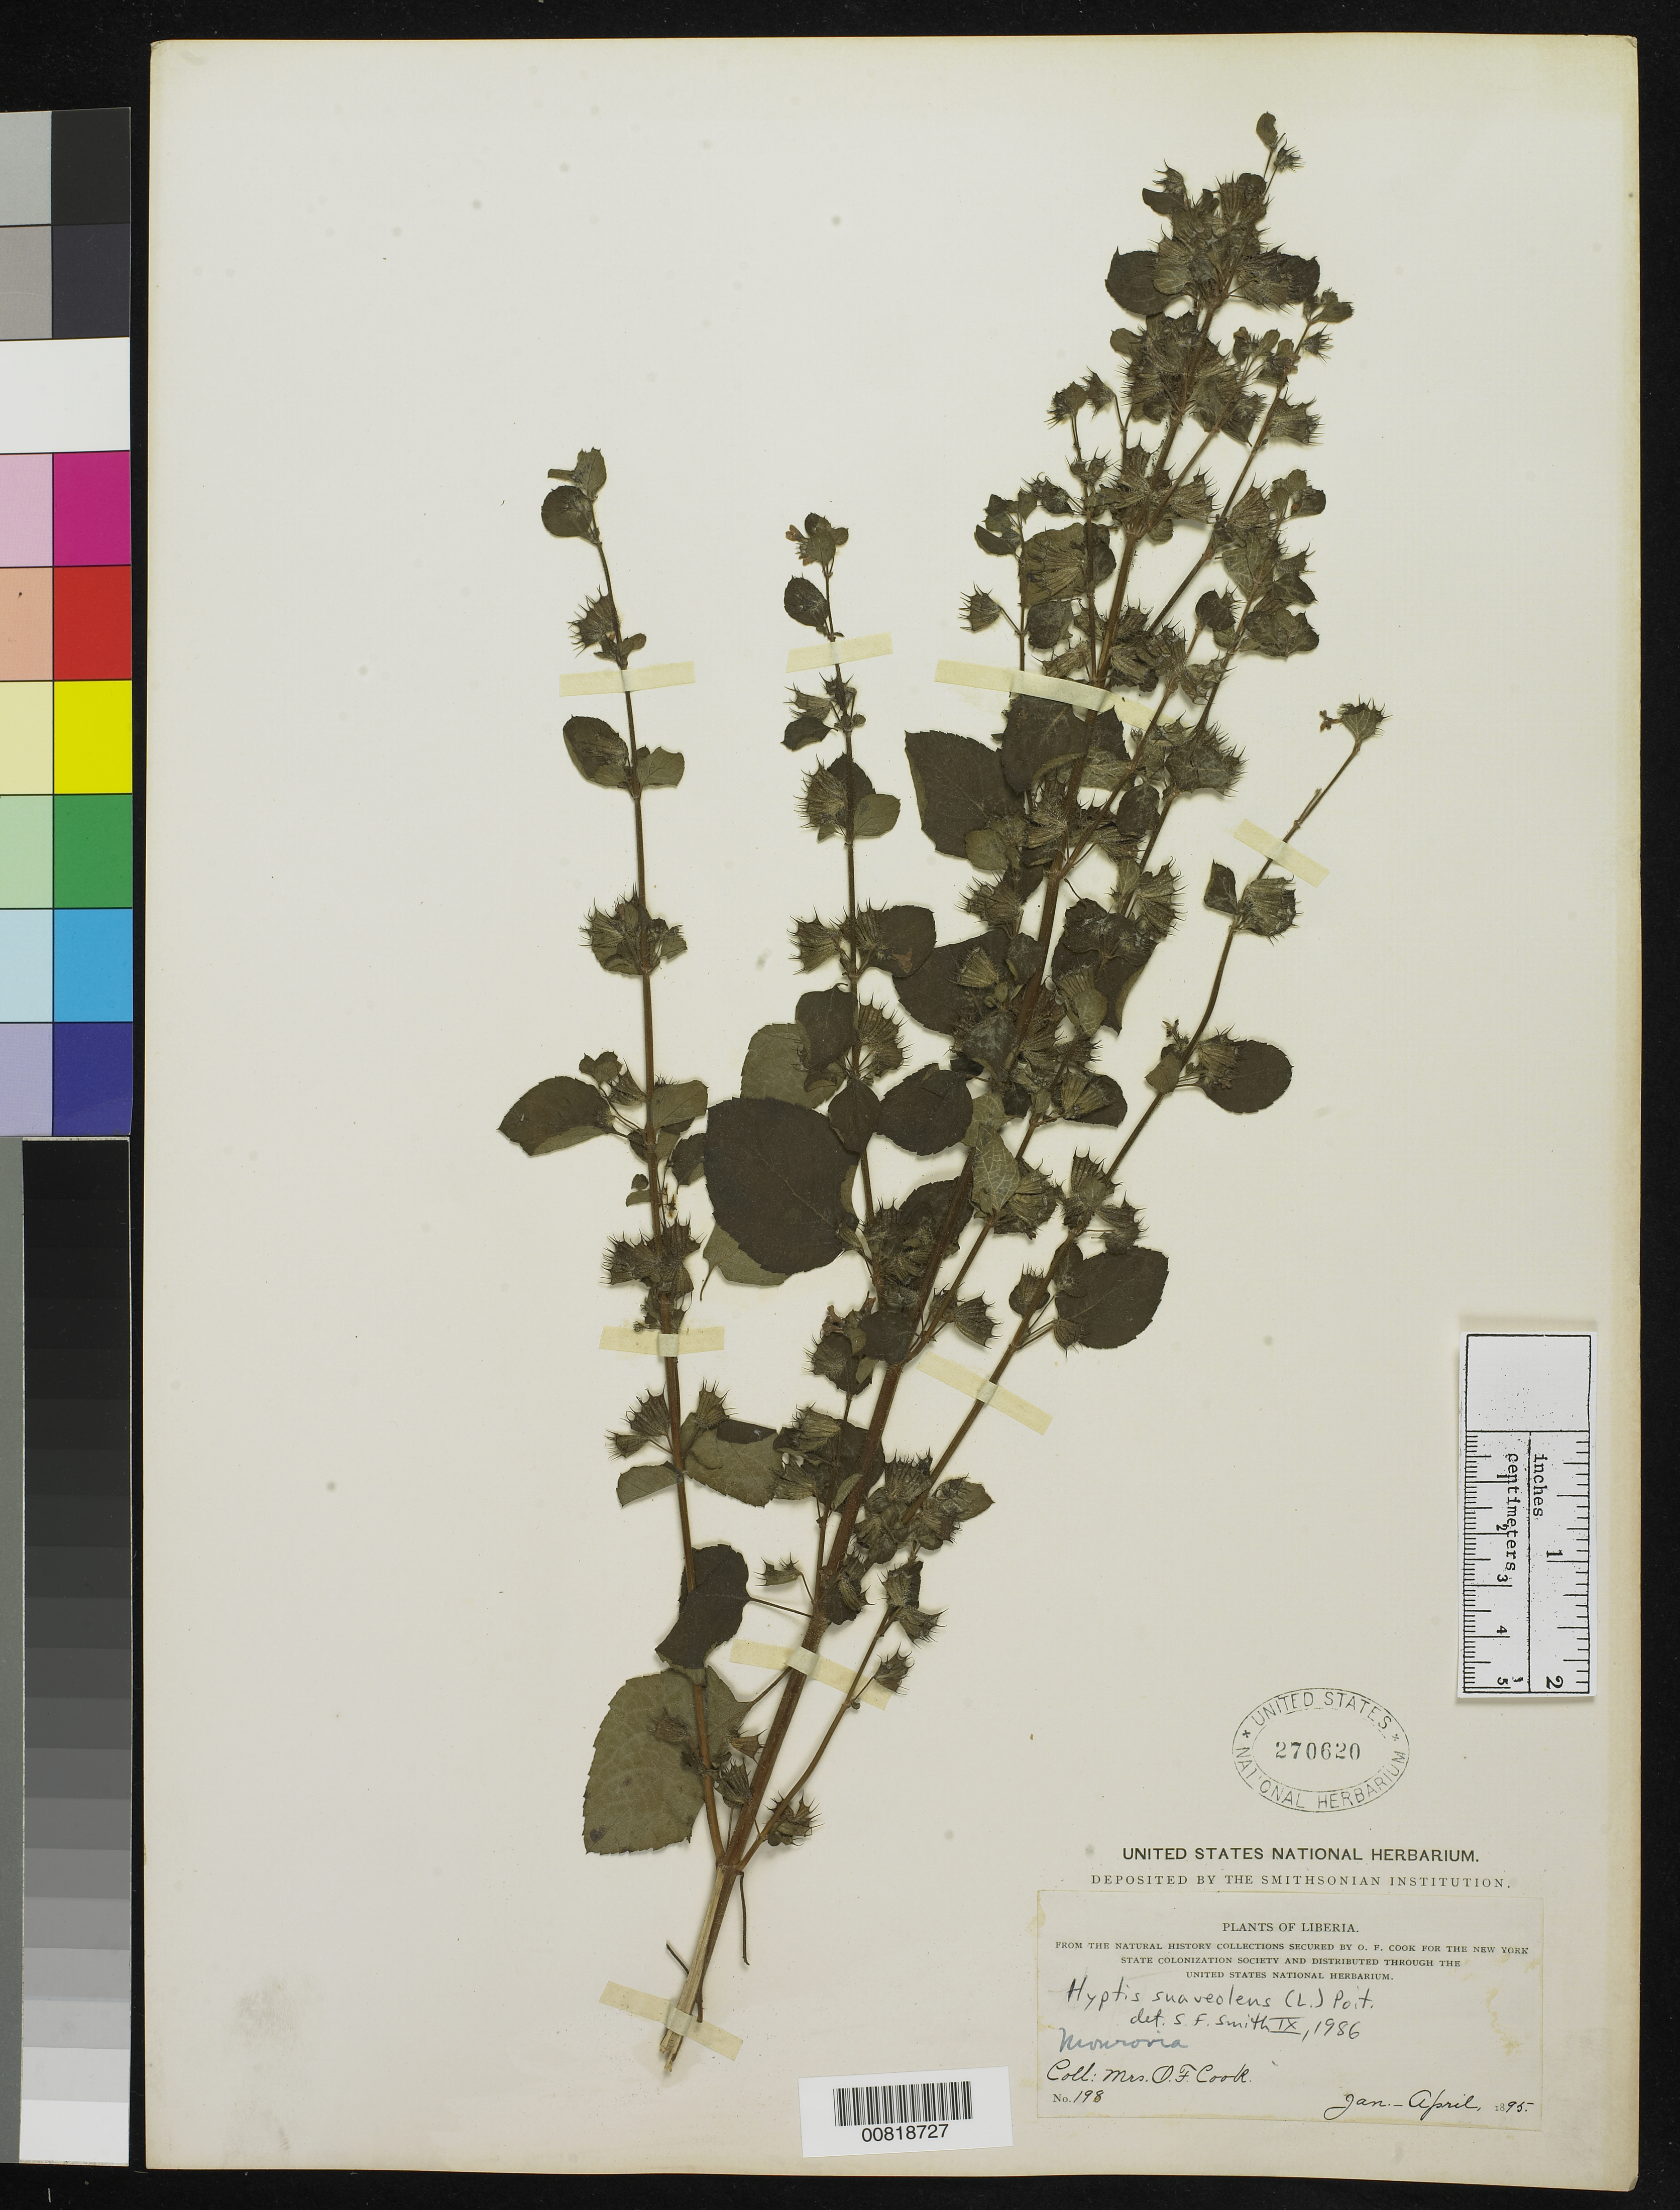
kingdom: Plantae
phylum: Tracheophyta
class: Magnoliopsida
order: Lamiales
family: Lamiaceae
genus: Mesosphaerum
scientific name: Mesosphaerum suaveolens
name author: (L.) Kuntze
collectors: Alice C. Cook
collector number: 198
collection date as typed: Jan 1895 to -- Apr 1895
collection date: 1895-01/1895-04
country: Liberia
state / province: Montserrado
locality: Monrovia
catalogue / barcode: US 270620